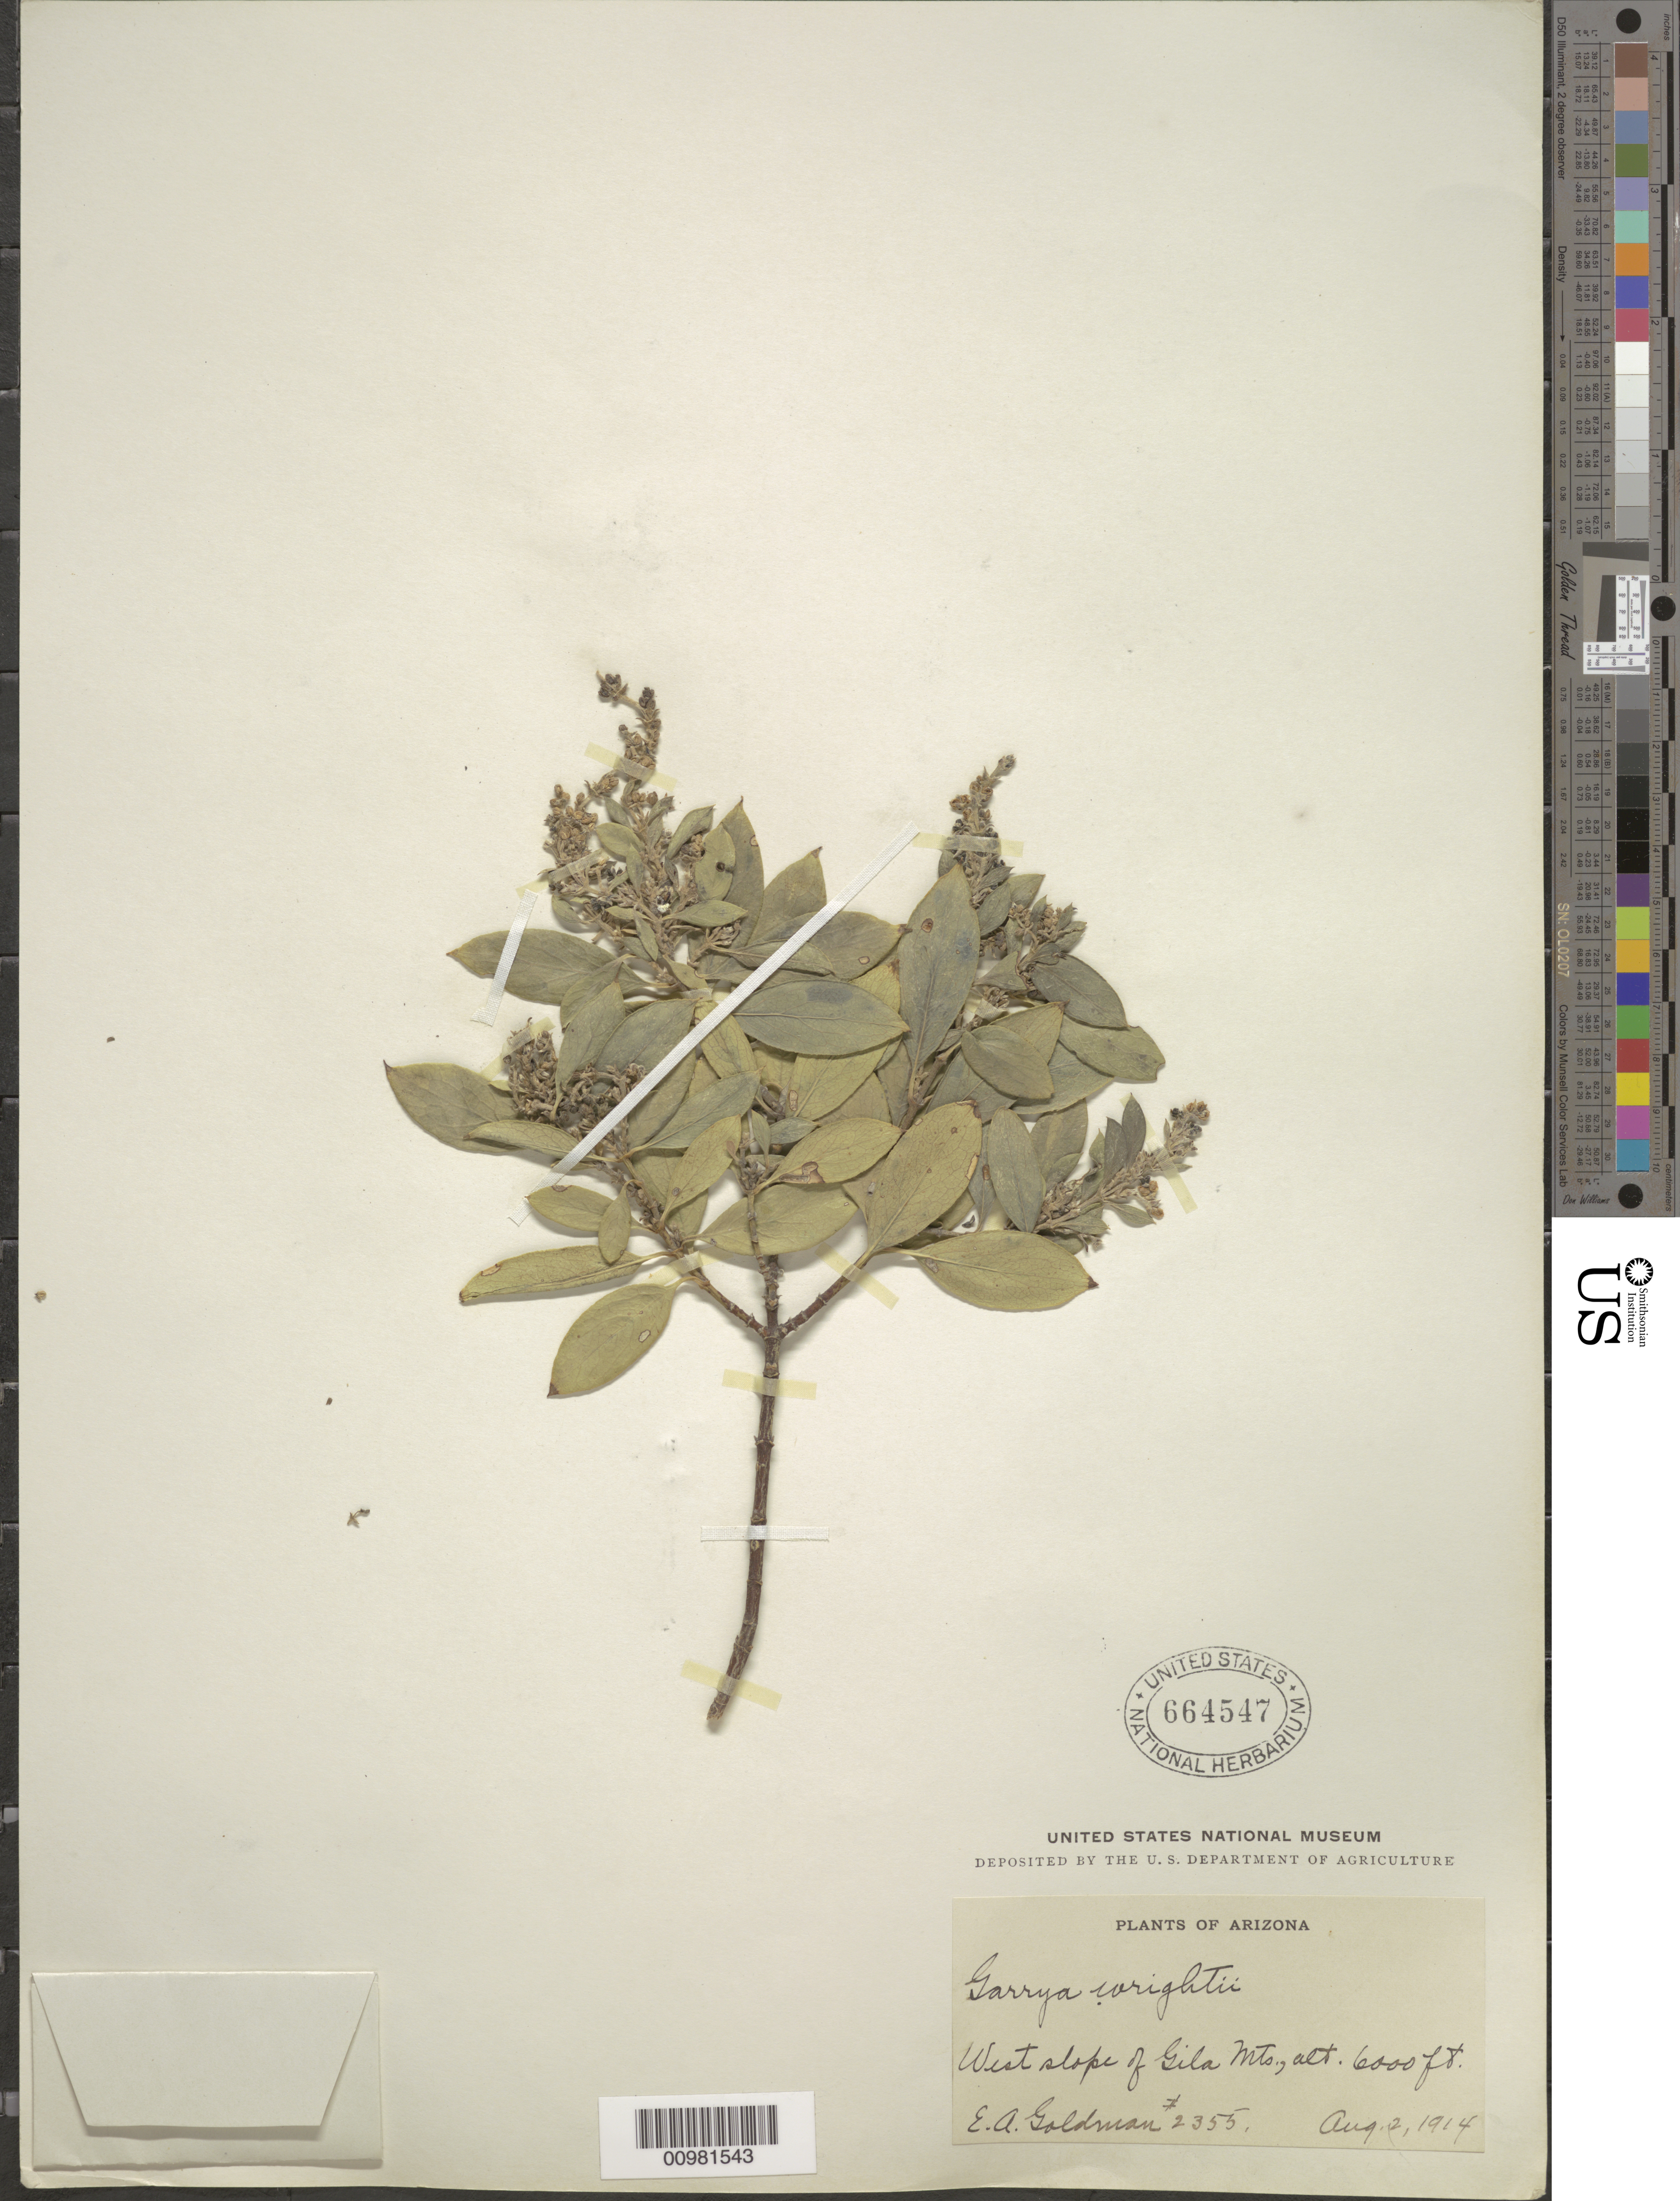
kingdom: Plantae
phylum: Tracheophyta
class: Magnoliopsida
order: Garryales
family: Garryaceae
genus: Garrya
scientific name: Garrya wrightii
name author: Torr.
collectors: E. A. Goldman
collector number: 2355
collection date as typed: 02 Aug 1914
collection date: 1914-08-02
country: United States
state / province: Arizona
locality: West slope of Gila Mts (can be either Graham or Yuma County)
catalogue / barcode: US 664547